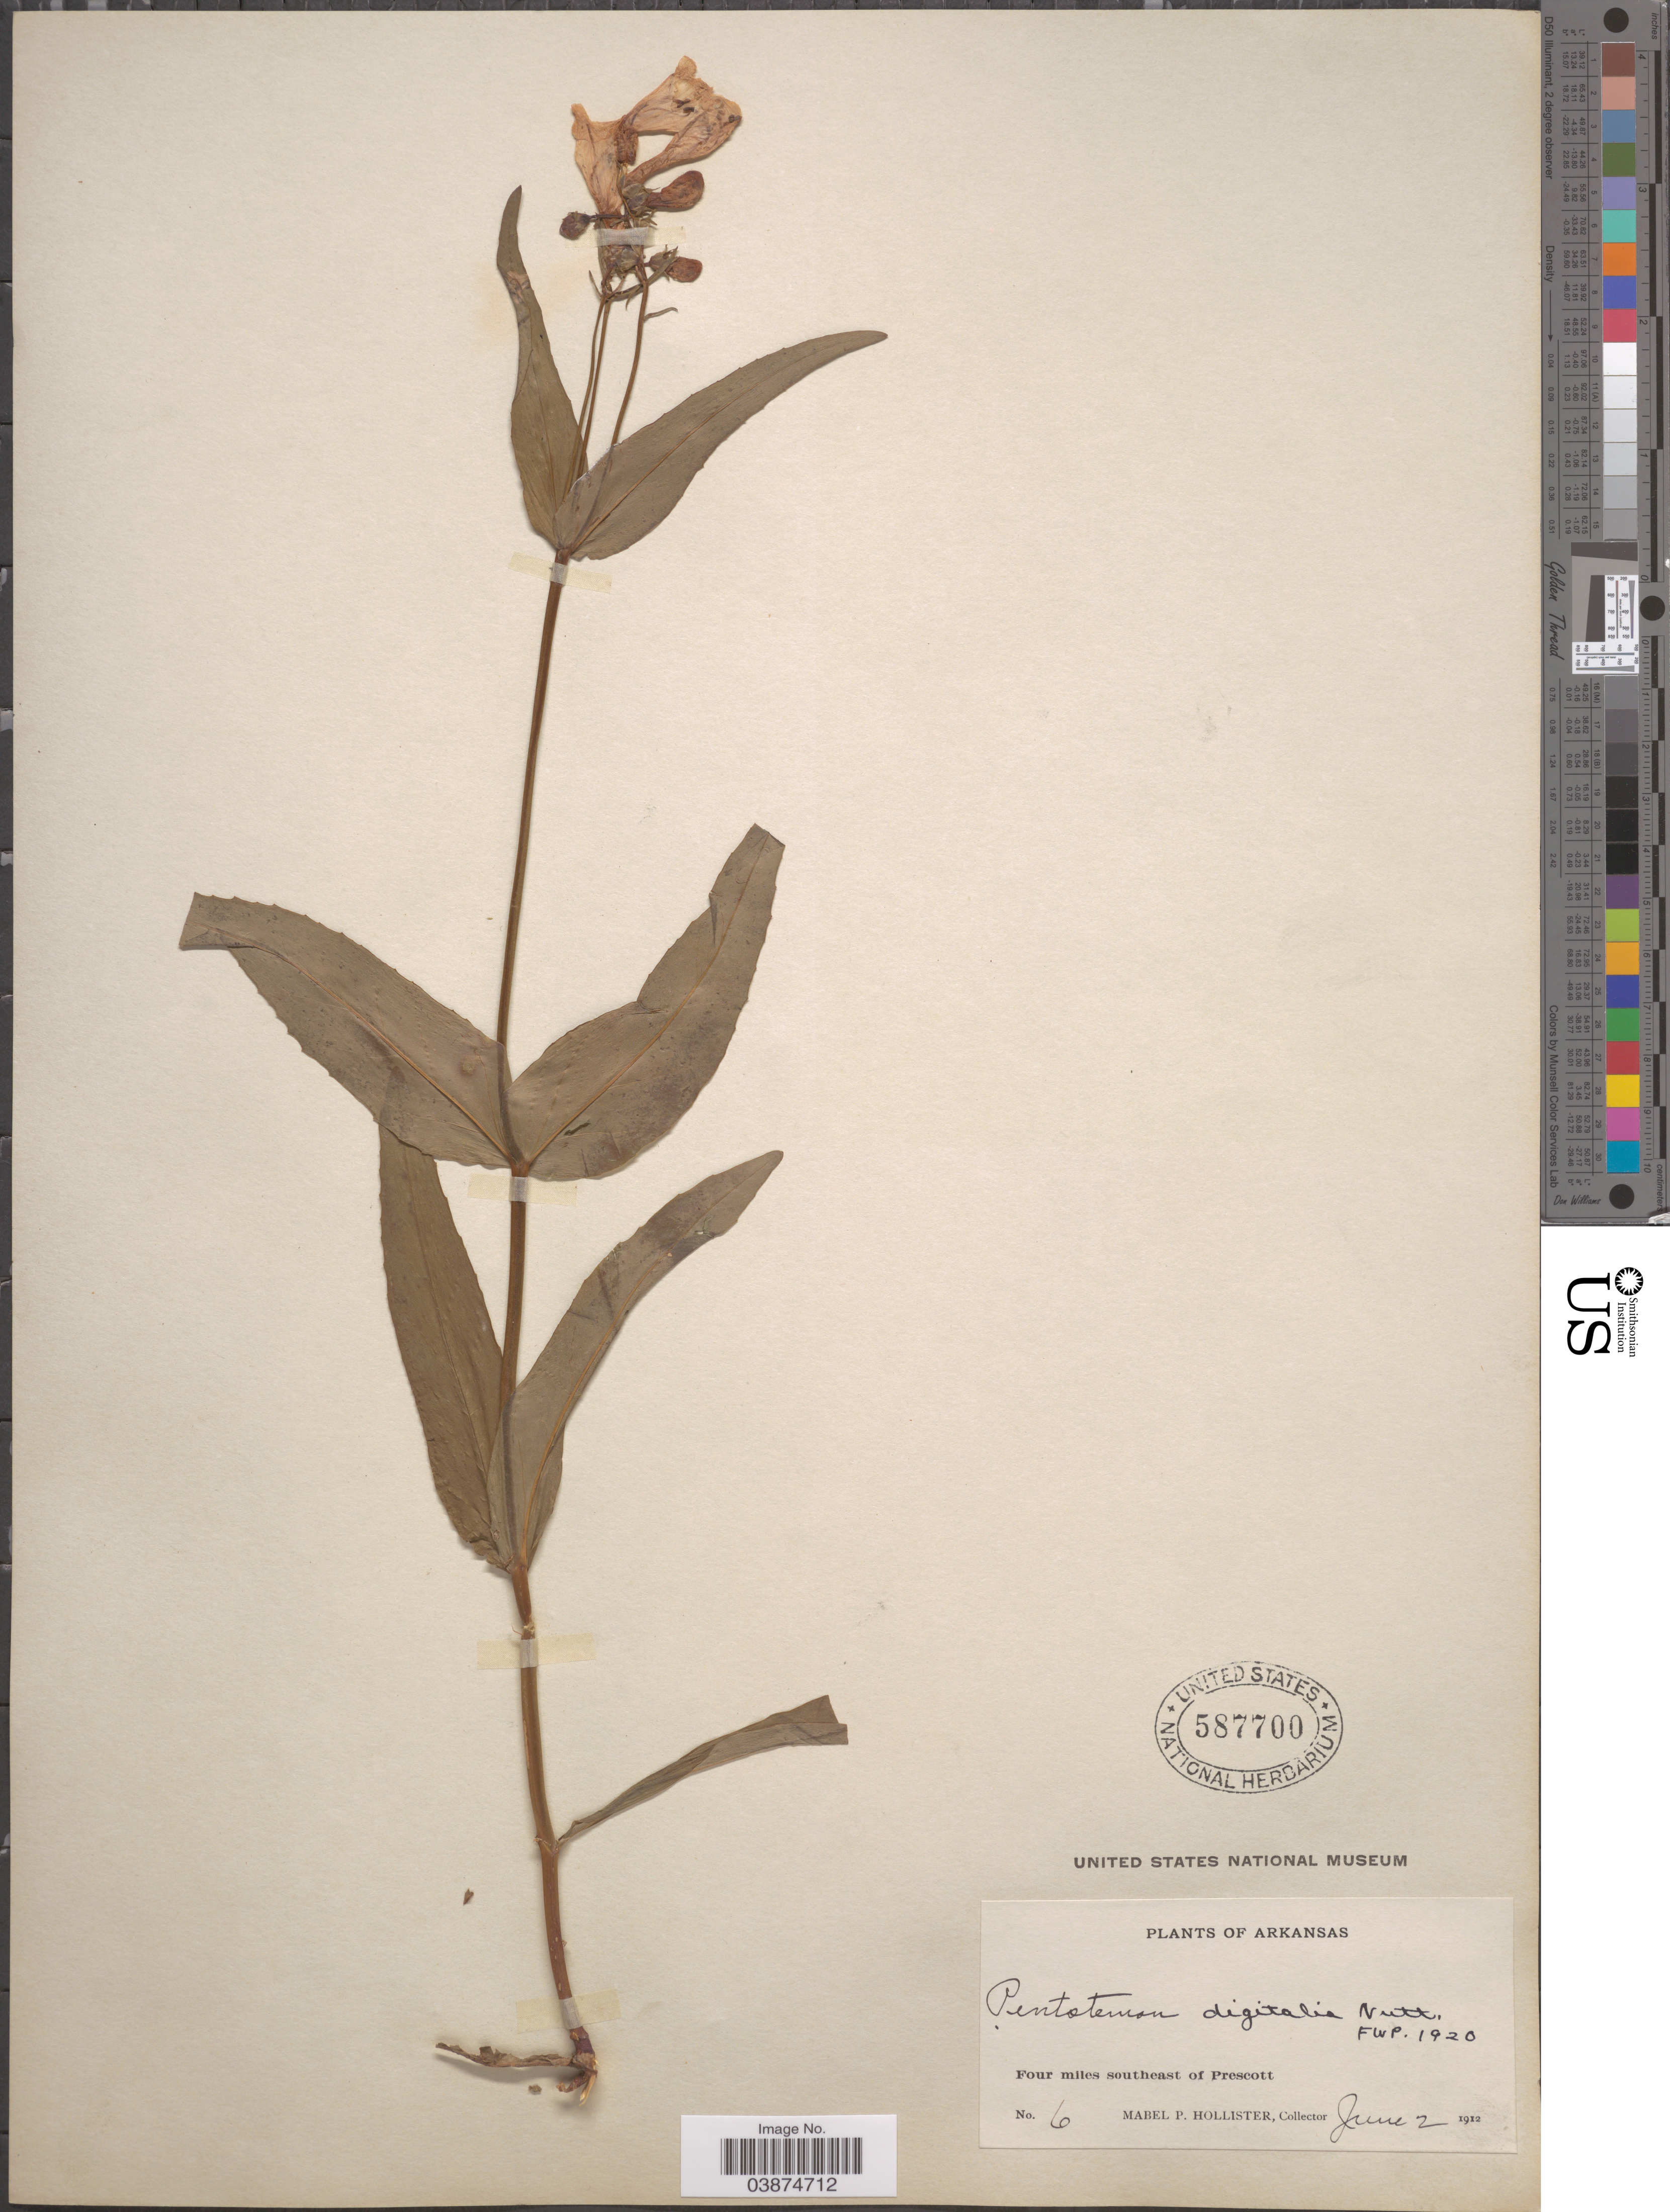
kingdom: Plantae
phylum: Tracheophyta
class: Magnoliopsida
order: Lamiales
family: Plantaginaceae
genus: Penstemon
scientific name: Penstemon digitalis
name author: Nutt. ex Sims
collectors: M. Hollister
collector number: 6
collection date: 1912-06-02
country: United States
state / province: Arkansas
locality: Four miles southeast of Prescott.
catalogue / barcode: US 587700